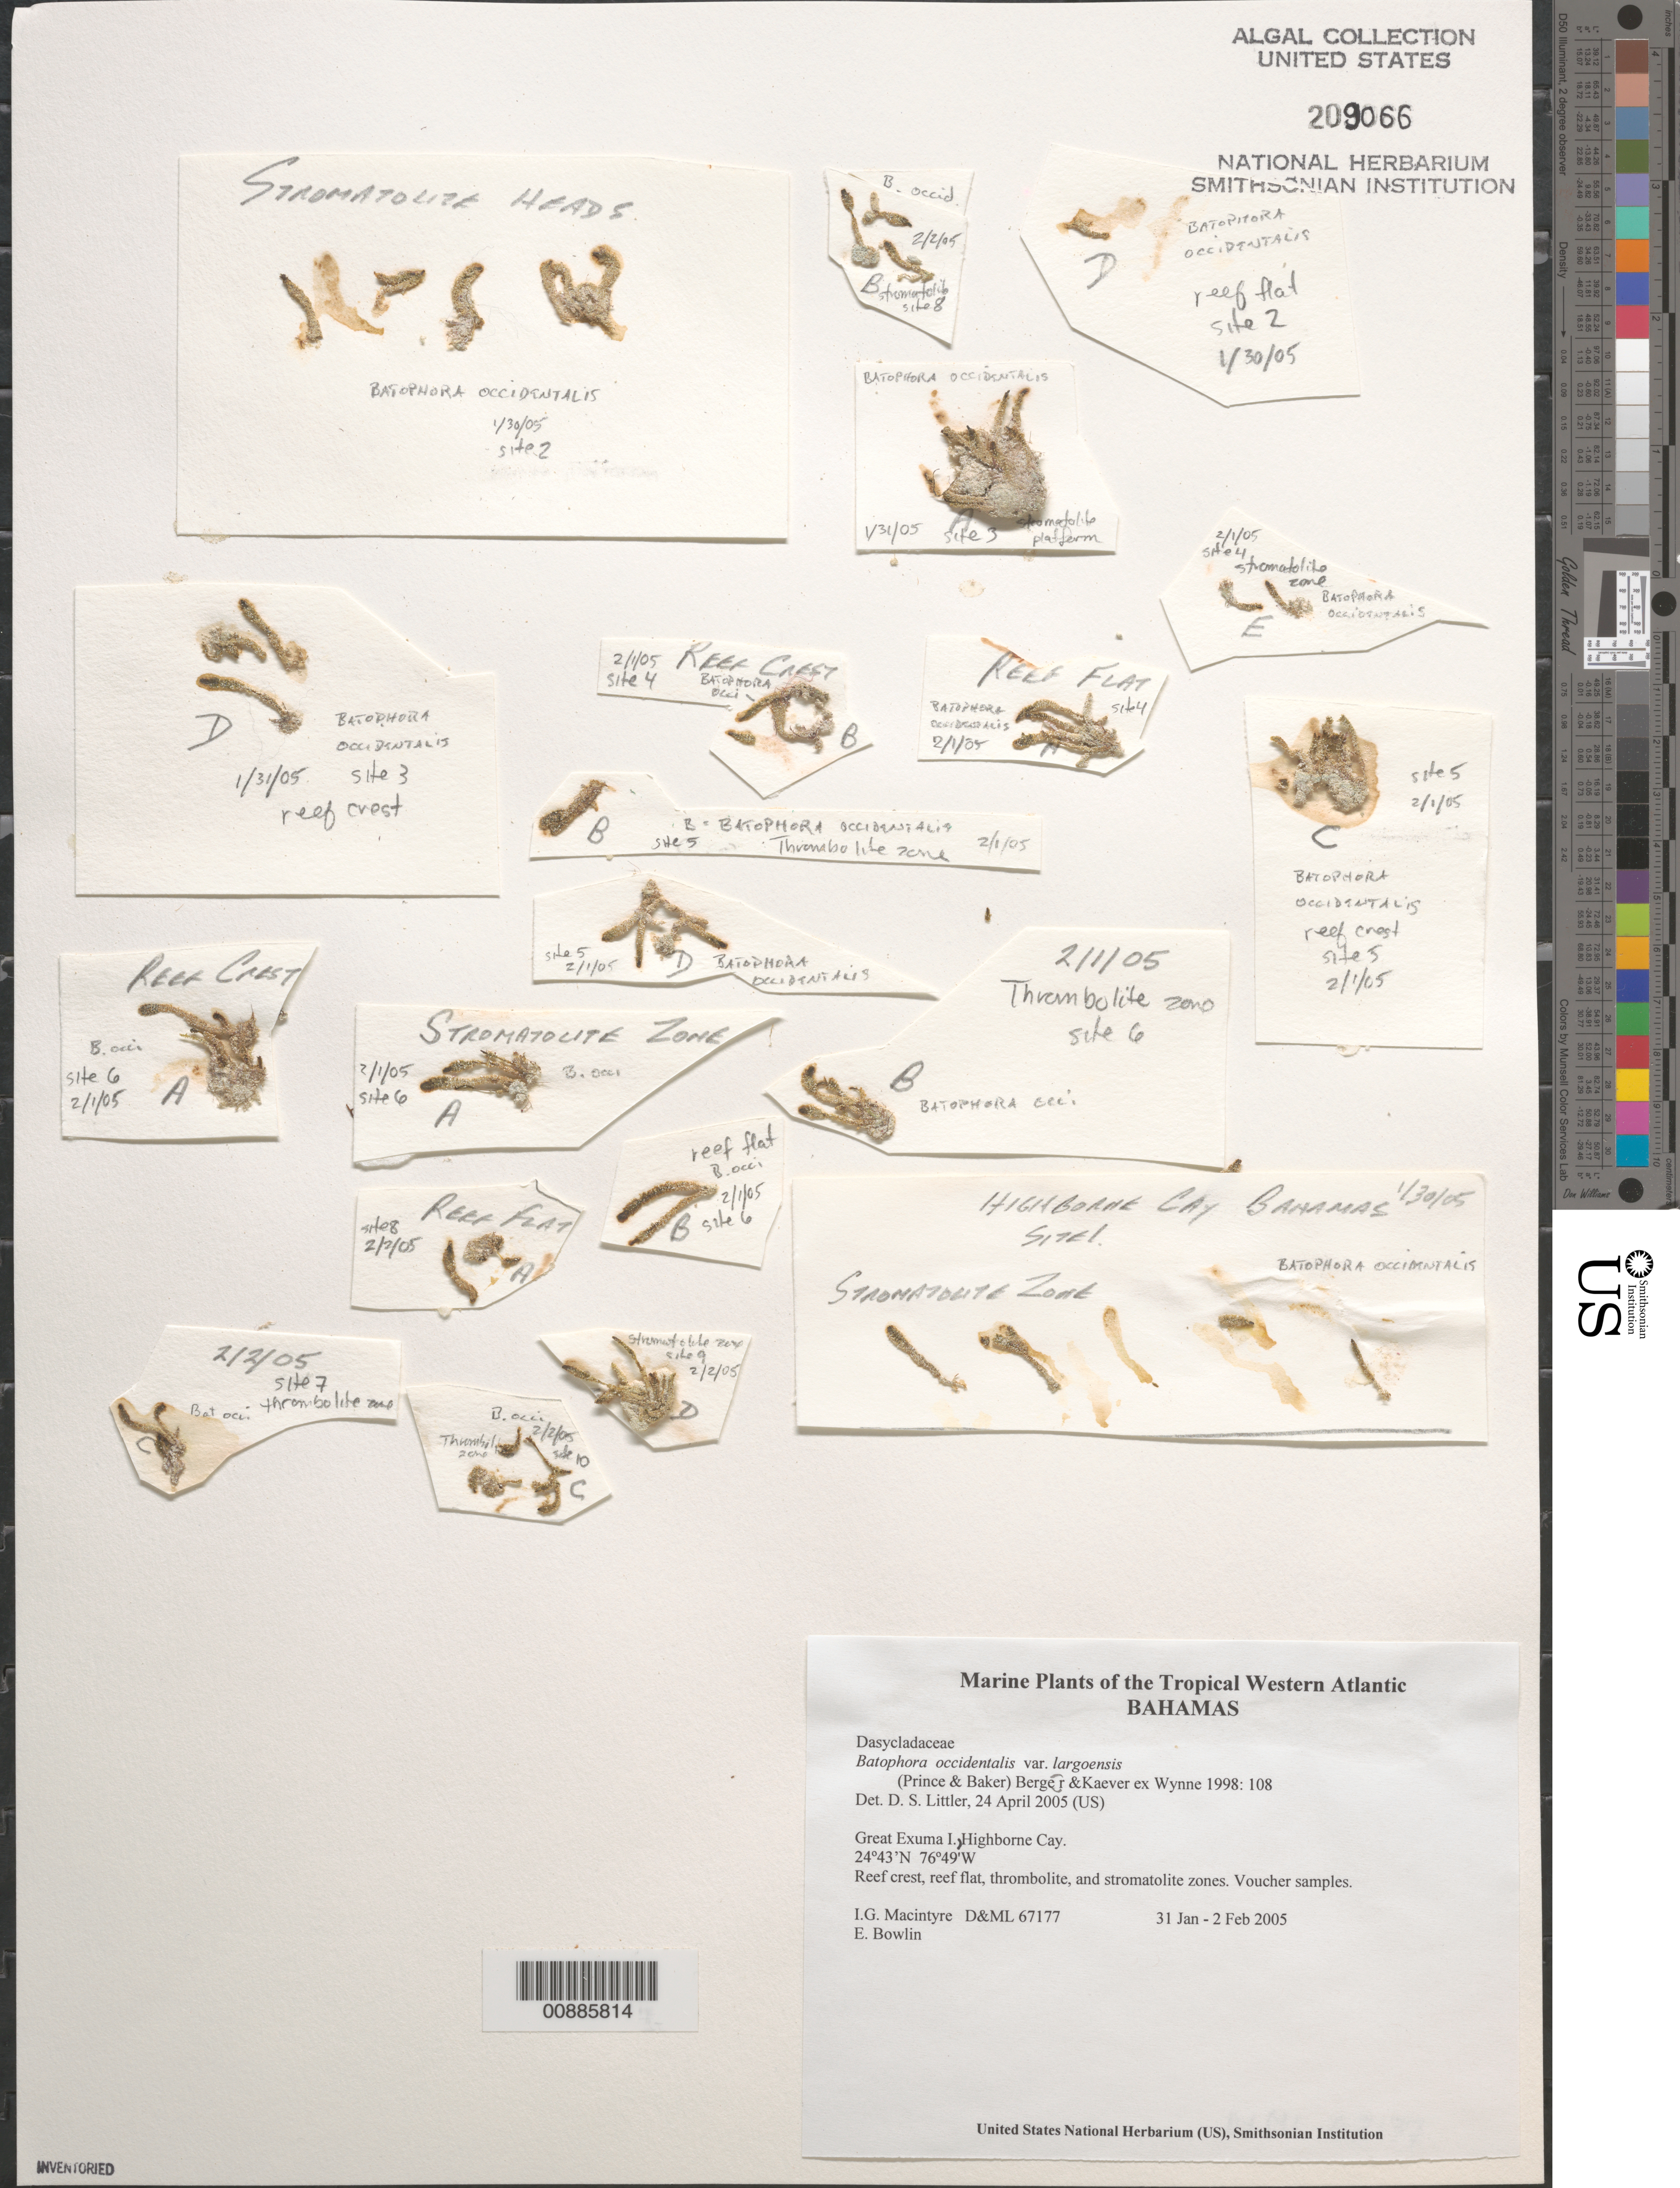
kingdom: Plantae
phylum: Chlorophyta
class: Ulvophyceae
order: Dasycladales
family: Dasycladaceae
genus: Batophora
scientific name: Batophora occidentalis var. largoensis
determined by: Littler, D. S.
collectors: I. Macintyre & E. Bowlin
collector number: D&ML 67177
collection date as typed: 31 Jan 2005 to 02 Feb 2005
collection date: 2005-01-31/2005-02-02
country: Bahamas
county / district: Exuma District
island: Great Exuma Island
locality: Highborne Cay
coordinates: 24 43' N, 76 49' W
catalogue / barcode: US 209066